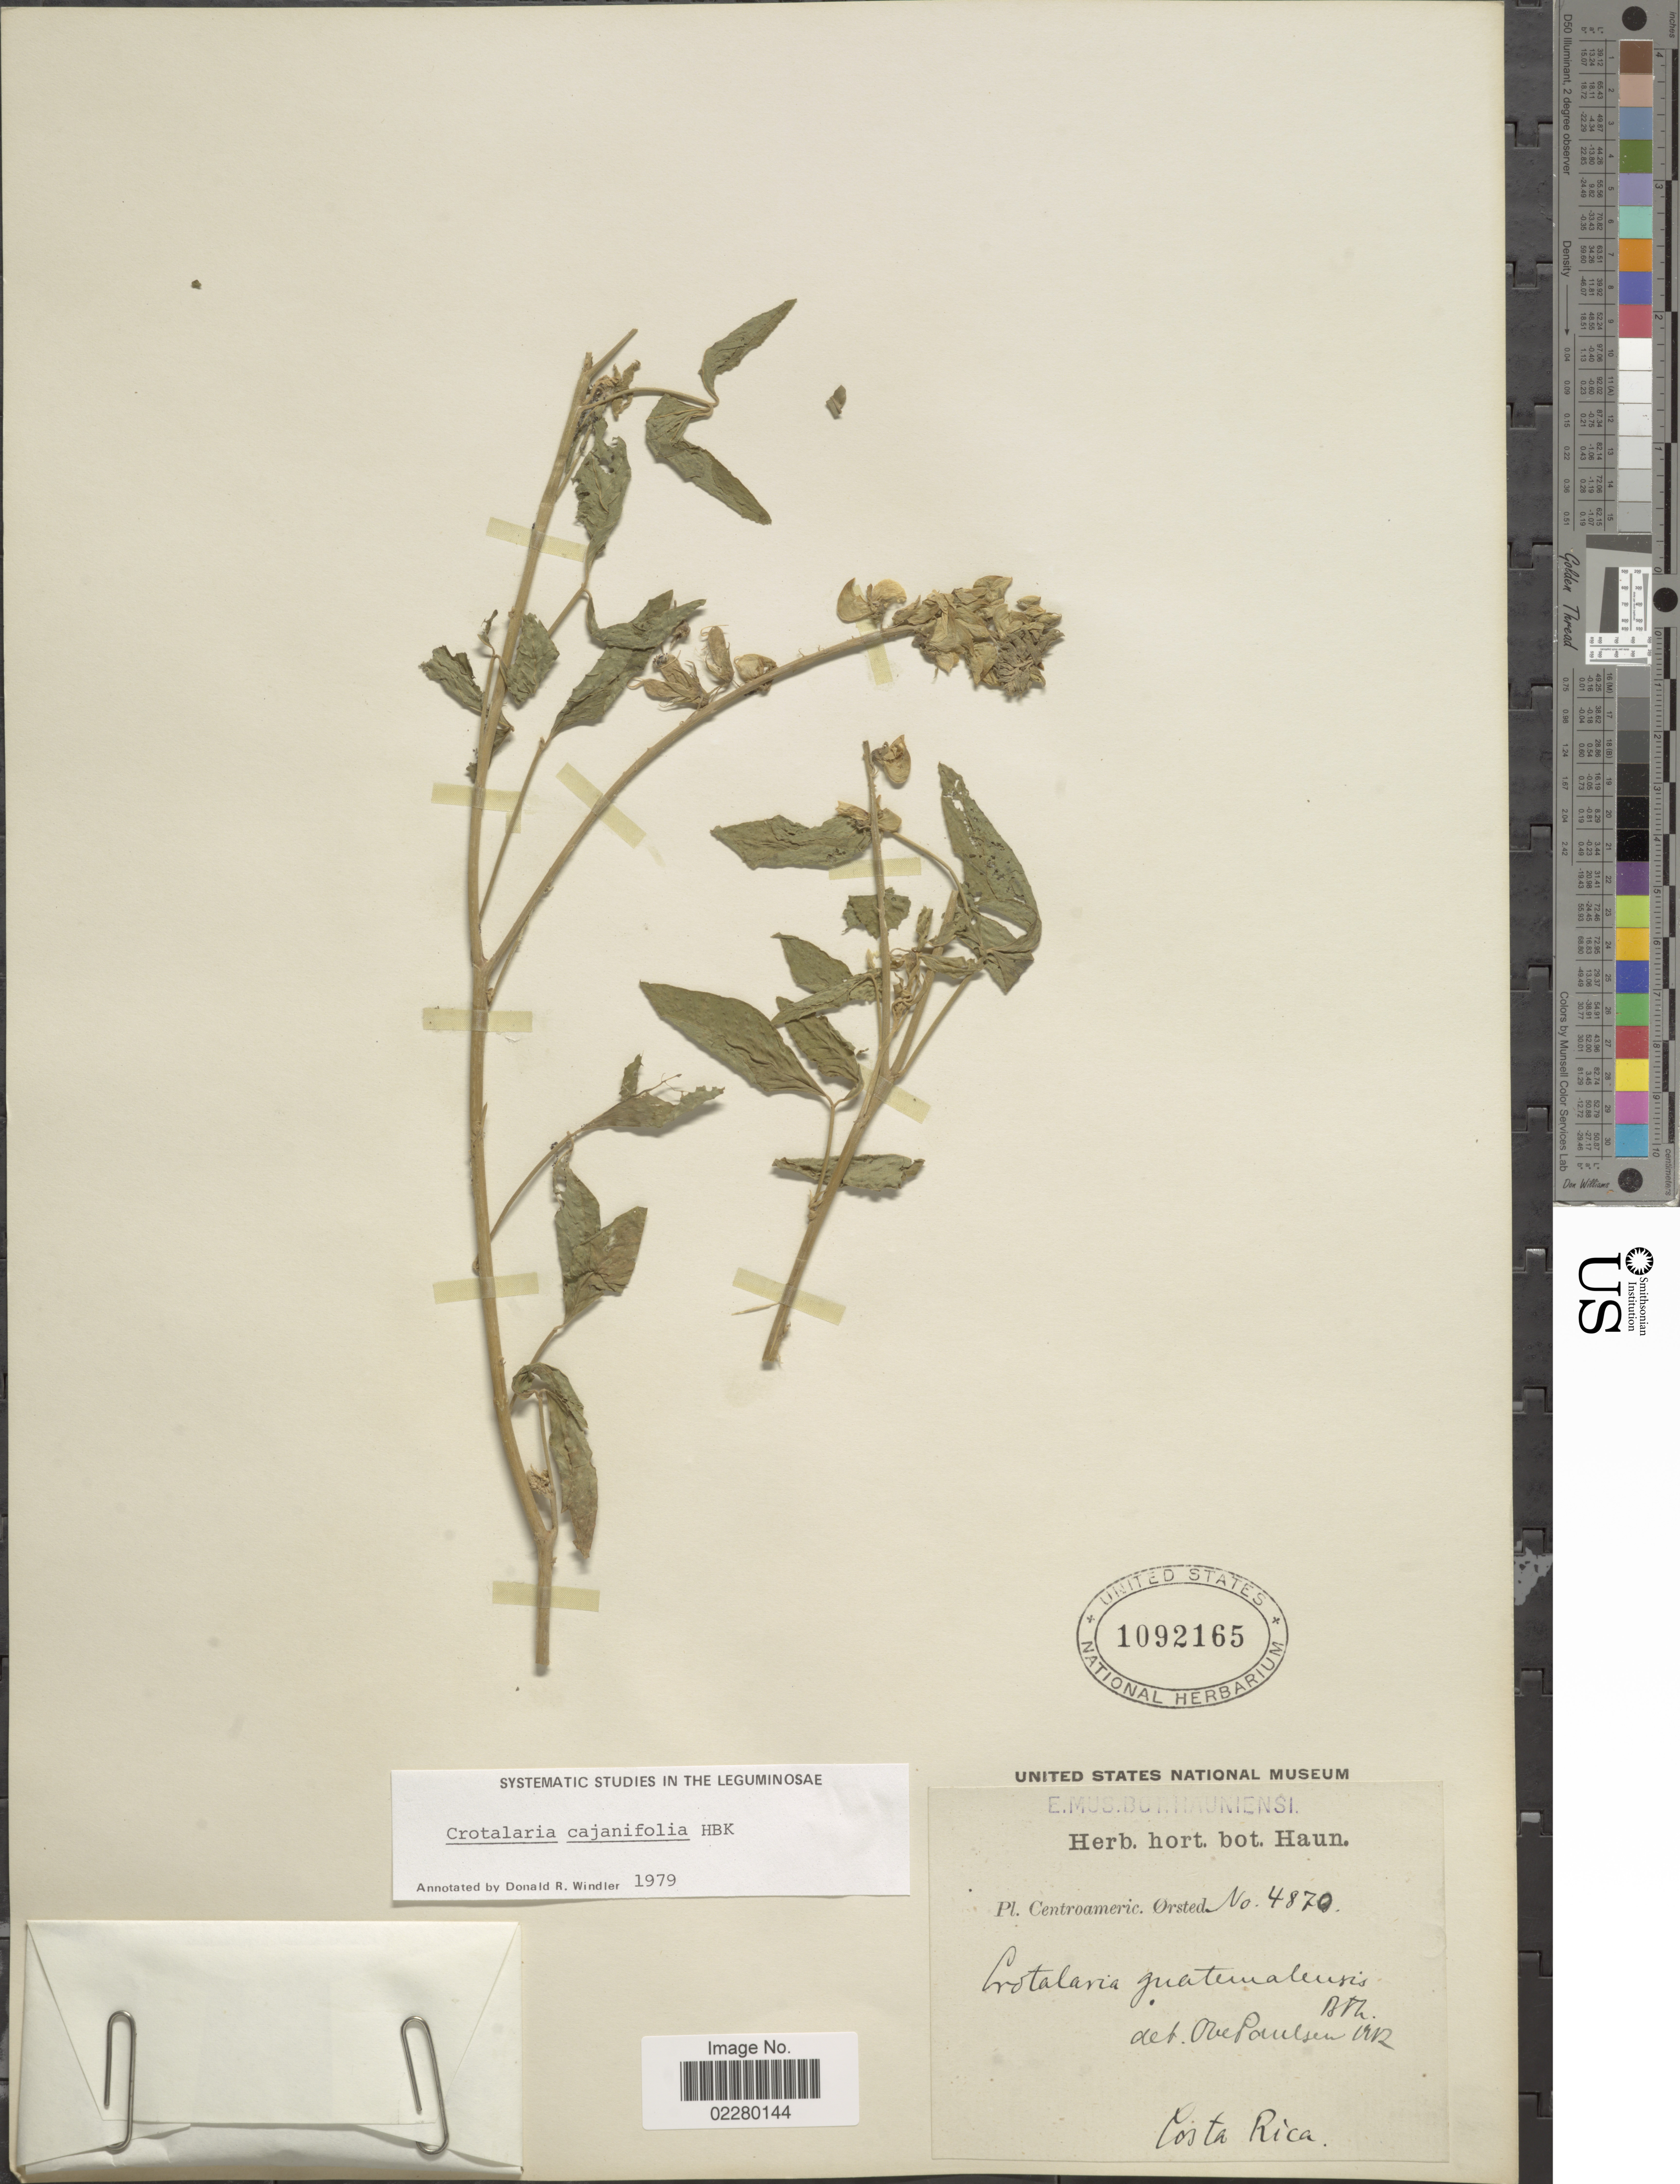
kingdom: Plantae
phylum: Tracheophyta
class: Magnoliopsida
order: Fabales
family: Fabaceae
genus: Crotalaria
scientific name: Crotalaria cajanifolia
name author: Kunth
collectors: Ørsted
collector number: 4870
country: Costa Rica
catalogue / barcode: US 1092165